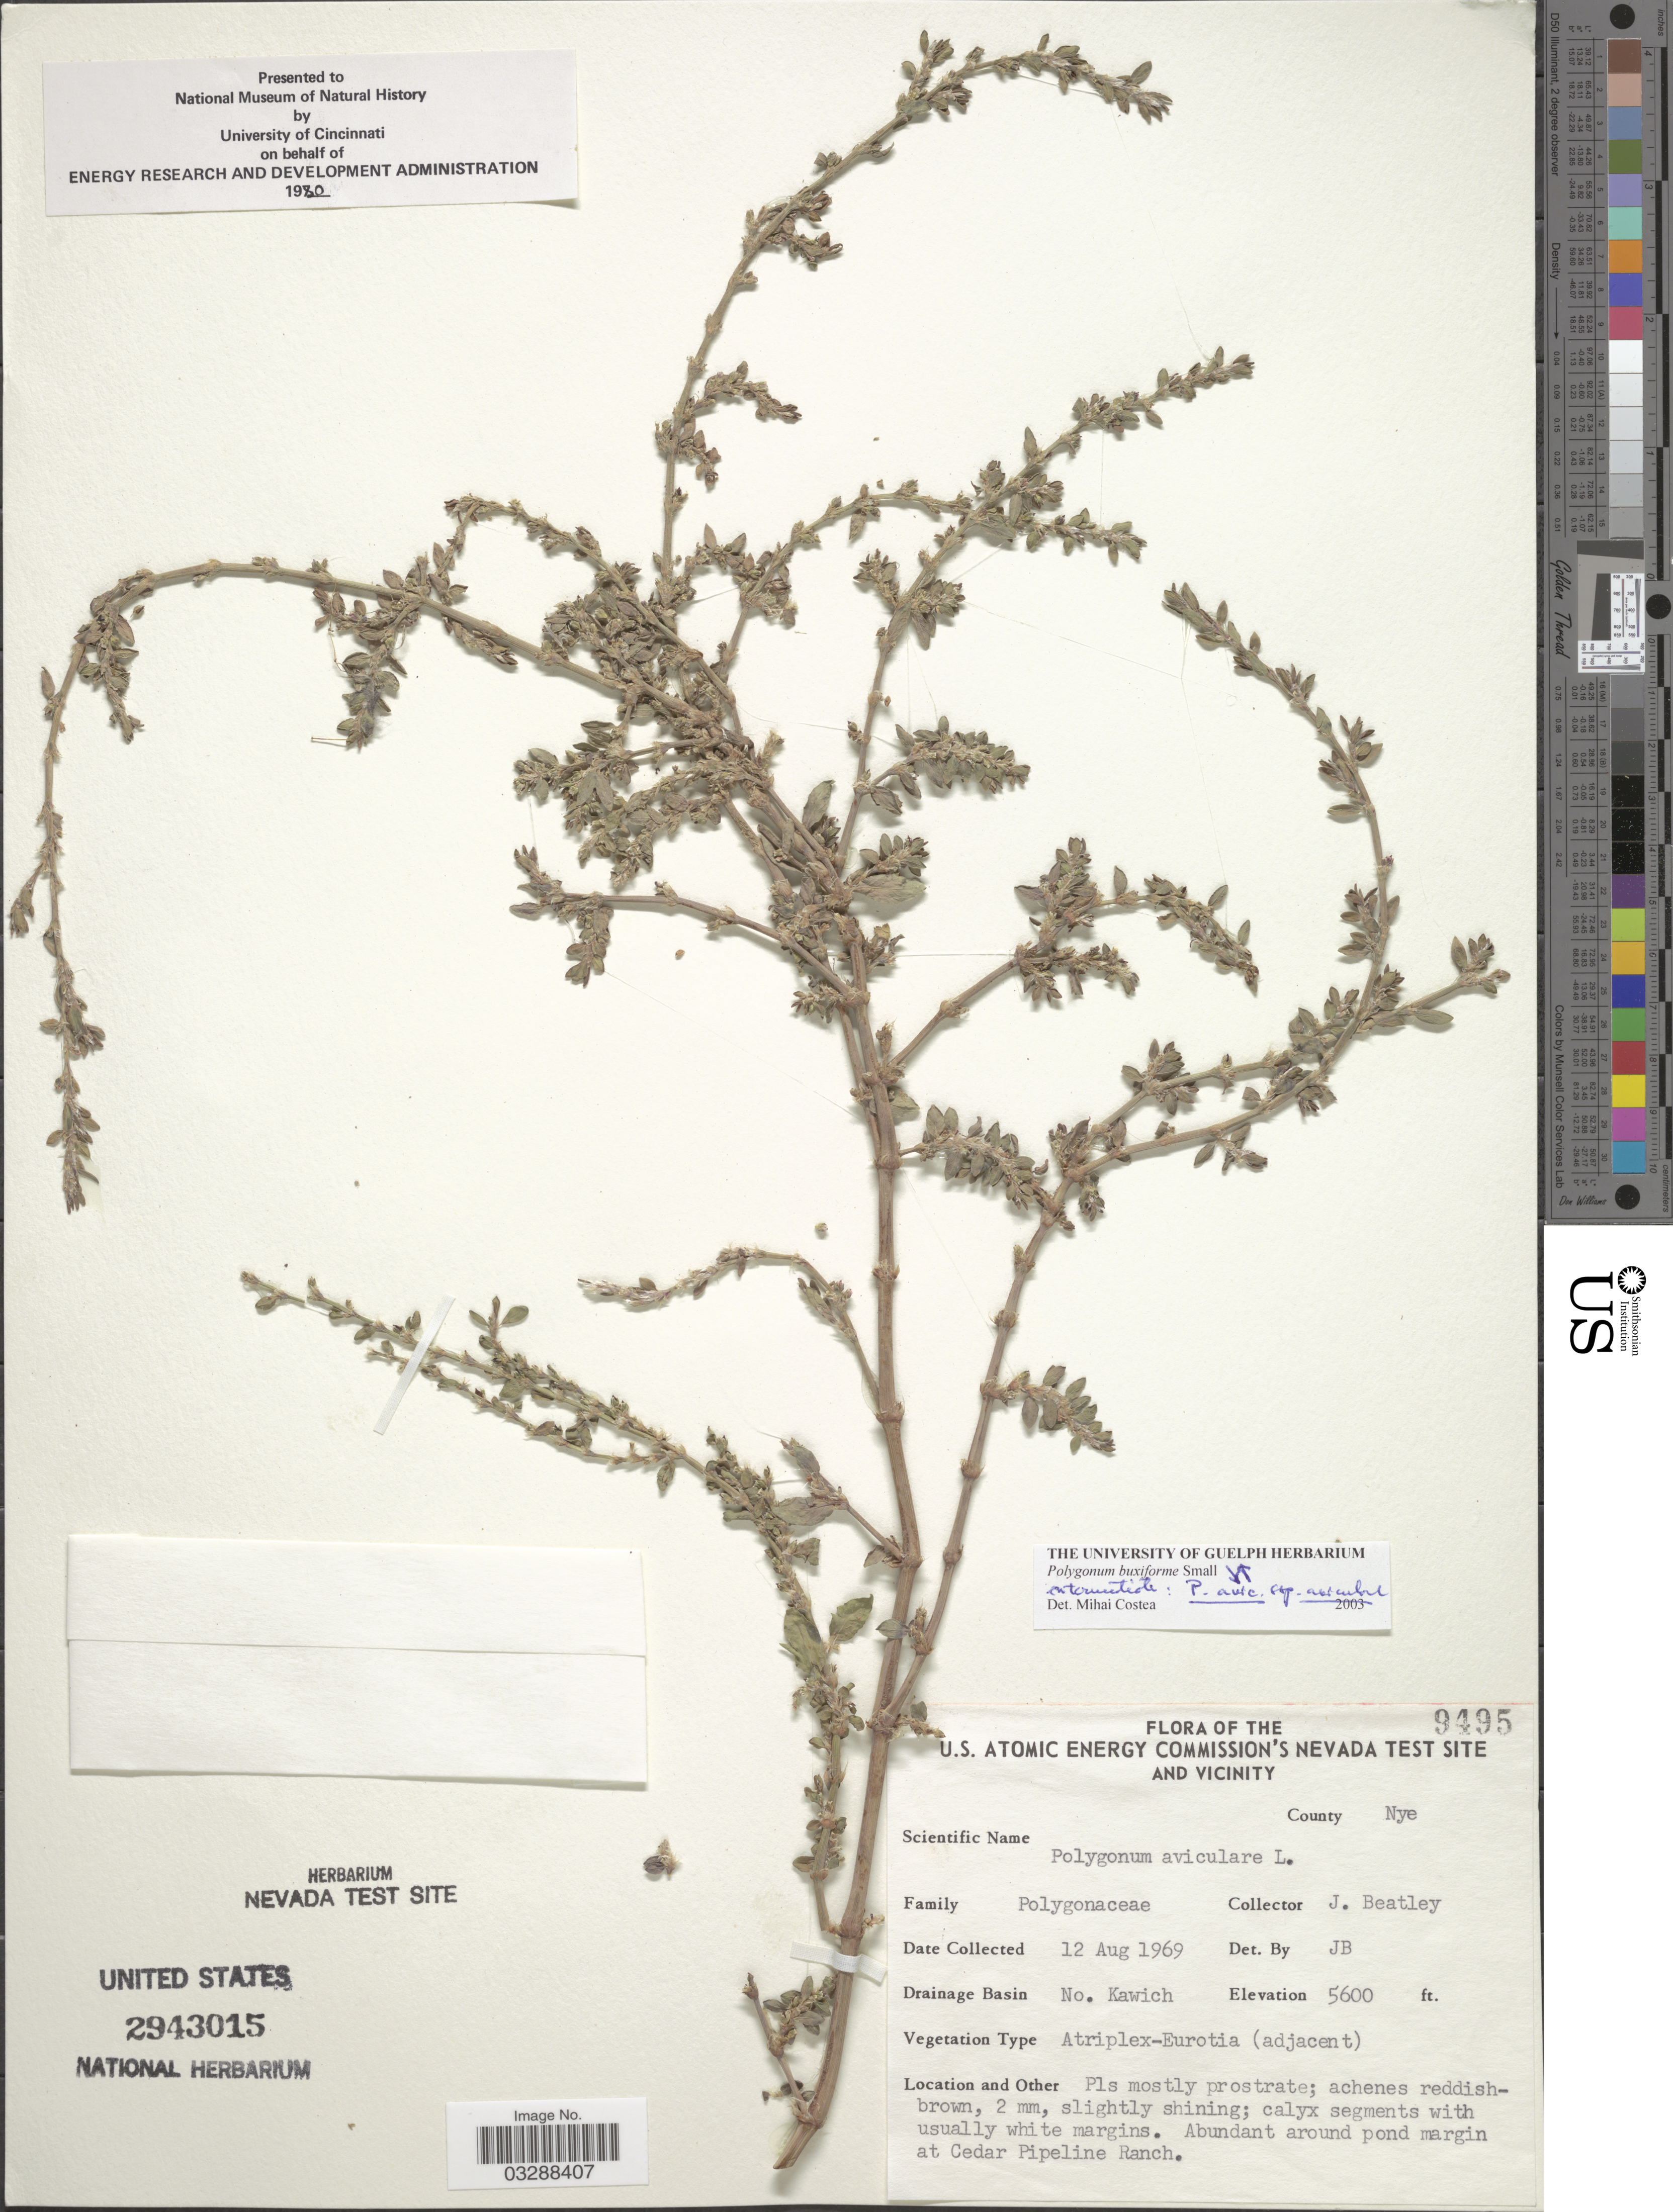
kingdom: Plantae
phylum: Tracheophyta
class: Magnoliopsida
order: Caryophyllales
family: Polygonaceae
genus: Polygonum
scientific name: Polygonum buxiforme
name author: Small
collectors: J. C. Beatley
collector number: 9495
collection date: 1969-08-12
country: United States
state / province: Nevada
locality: U.S. Atomic Energy Commission's Nevada Test Site and vicinity, County Nye, Drainage Basin No. Kawich, Abundant around pond margin at Cedar Pipeline Ranch.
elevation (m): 1707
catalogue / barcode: US 2943015